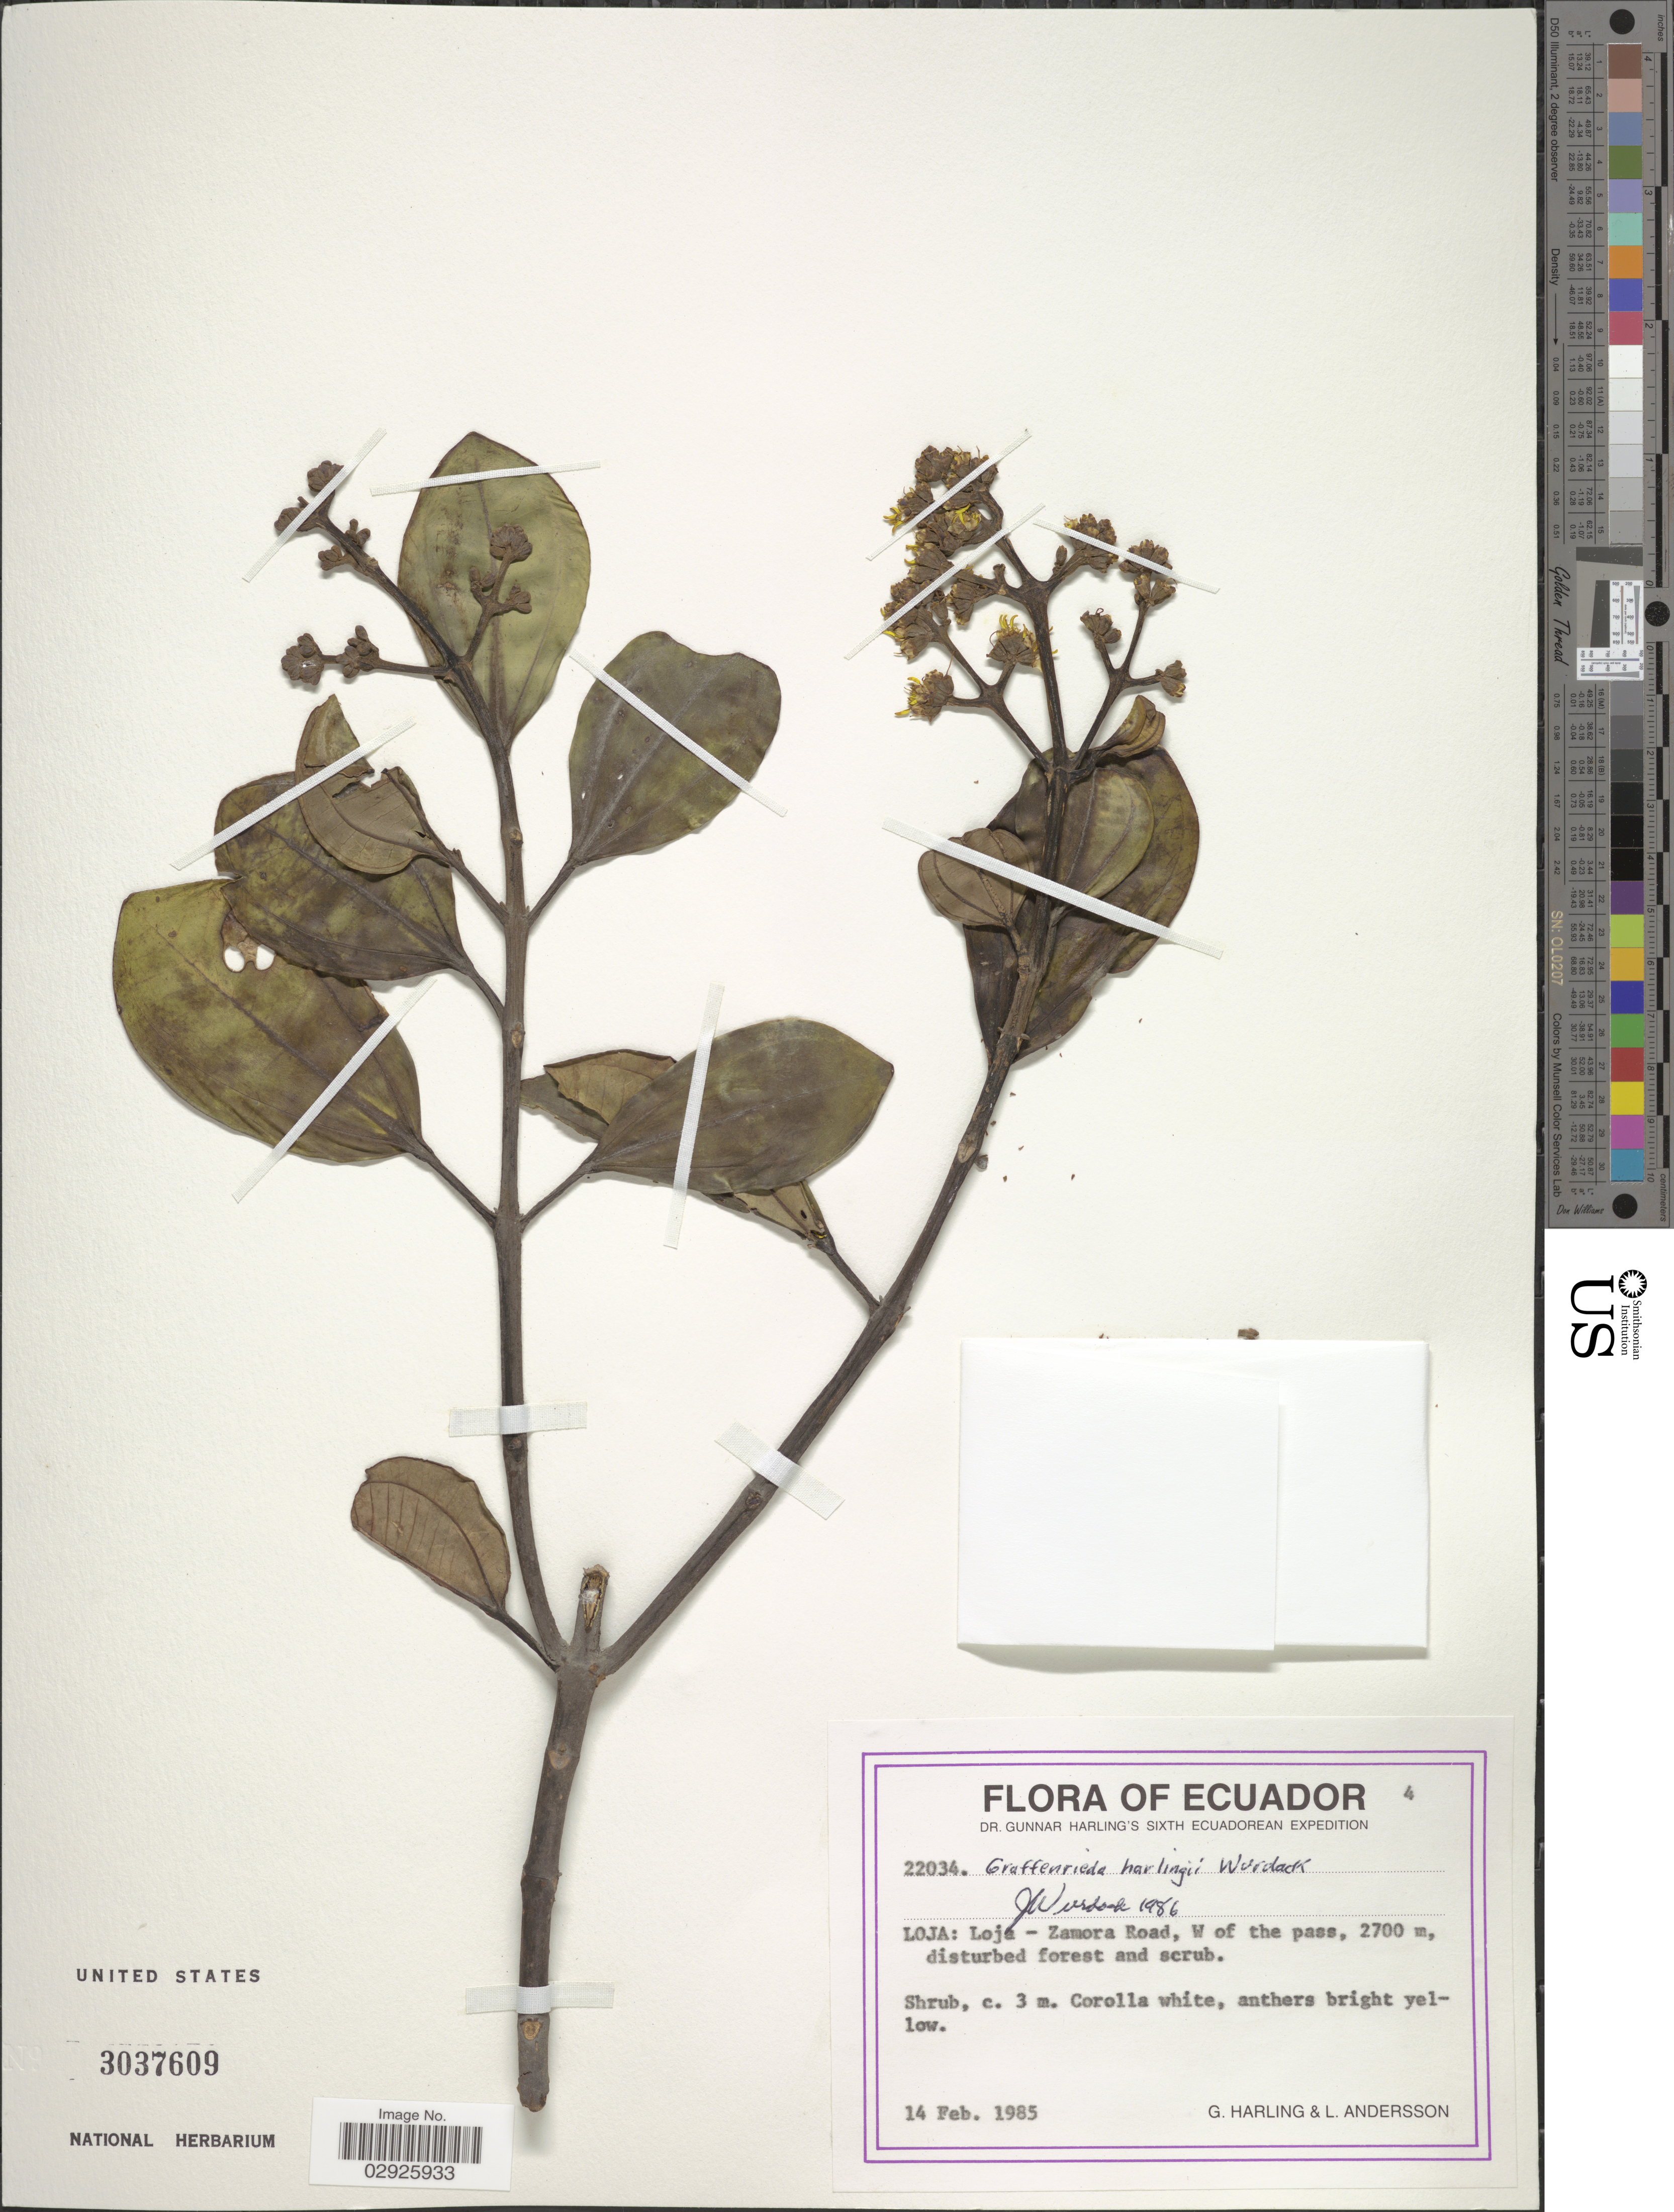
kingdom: Plantae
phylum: Tracheophyta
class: Magnoliopsida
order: Myrtales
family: Melastomataceae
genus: Graffenrieda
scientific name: Graffenrieda harlingii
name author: Wurdack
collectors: G. Harling & L. Andersson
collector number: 22034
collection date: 1985-02-14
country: Ecuador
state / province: Loja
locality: Loja - Zamora Road, W of the pass.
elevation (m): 2700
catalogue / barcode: US 3037609